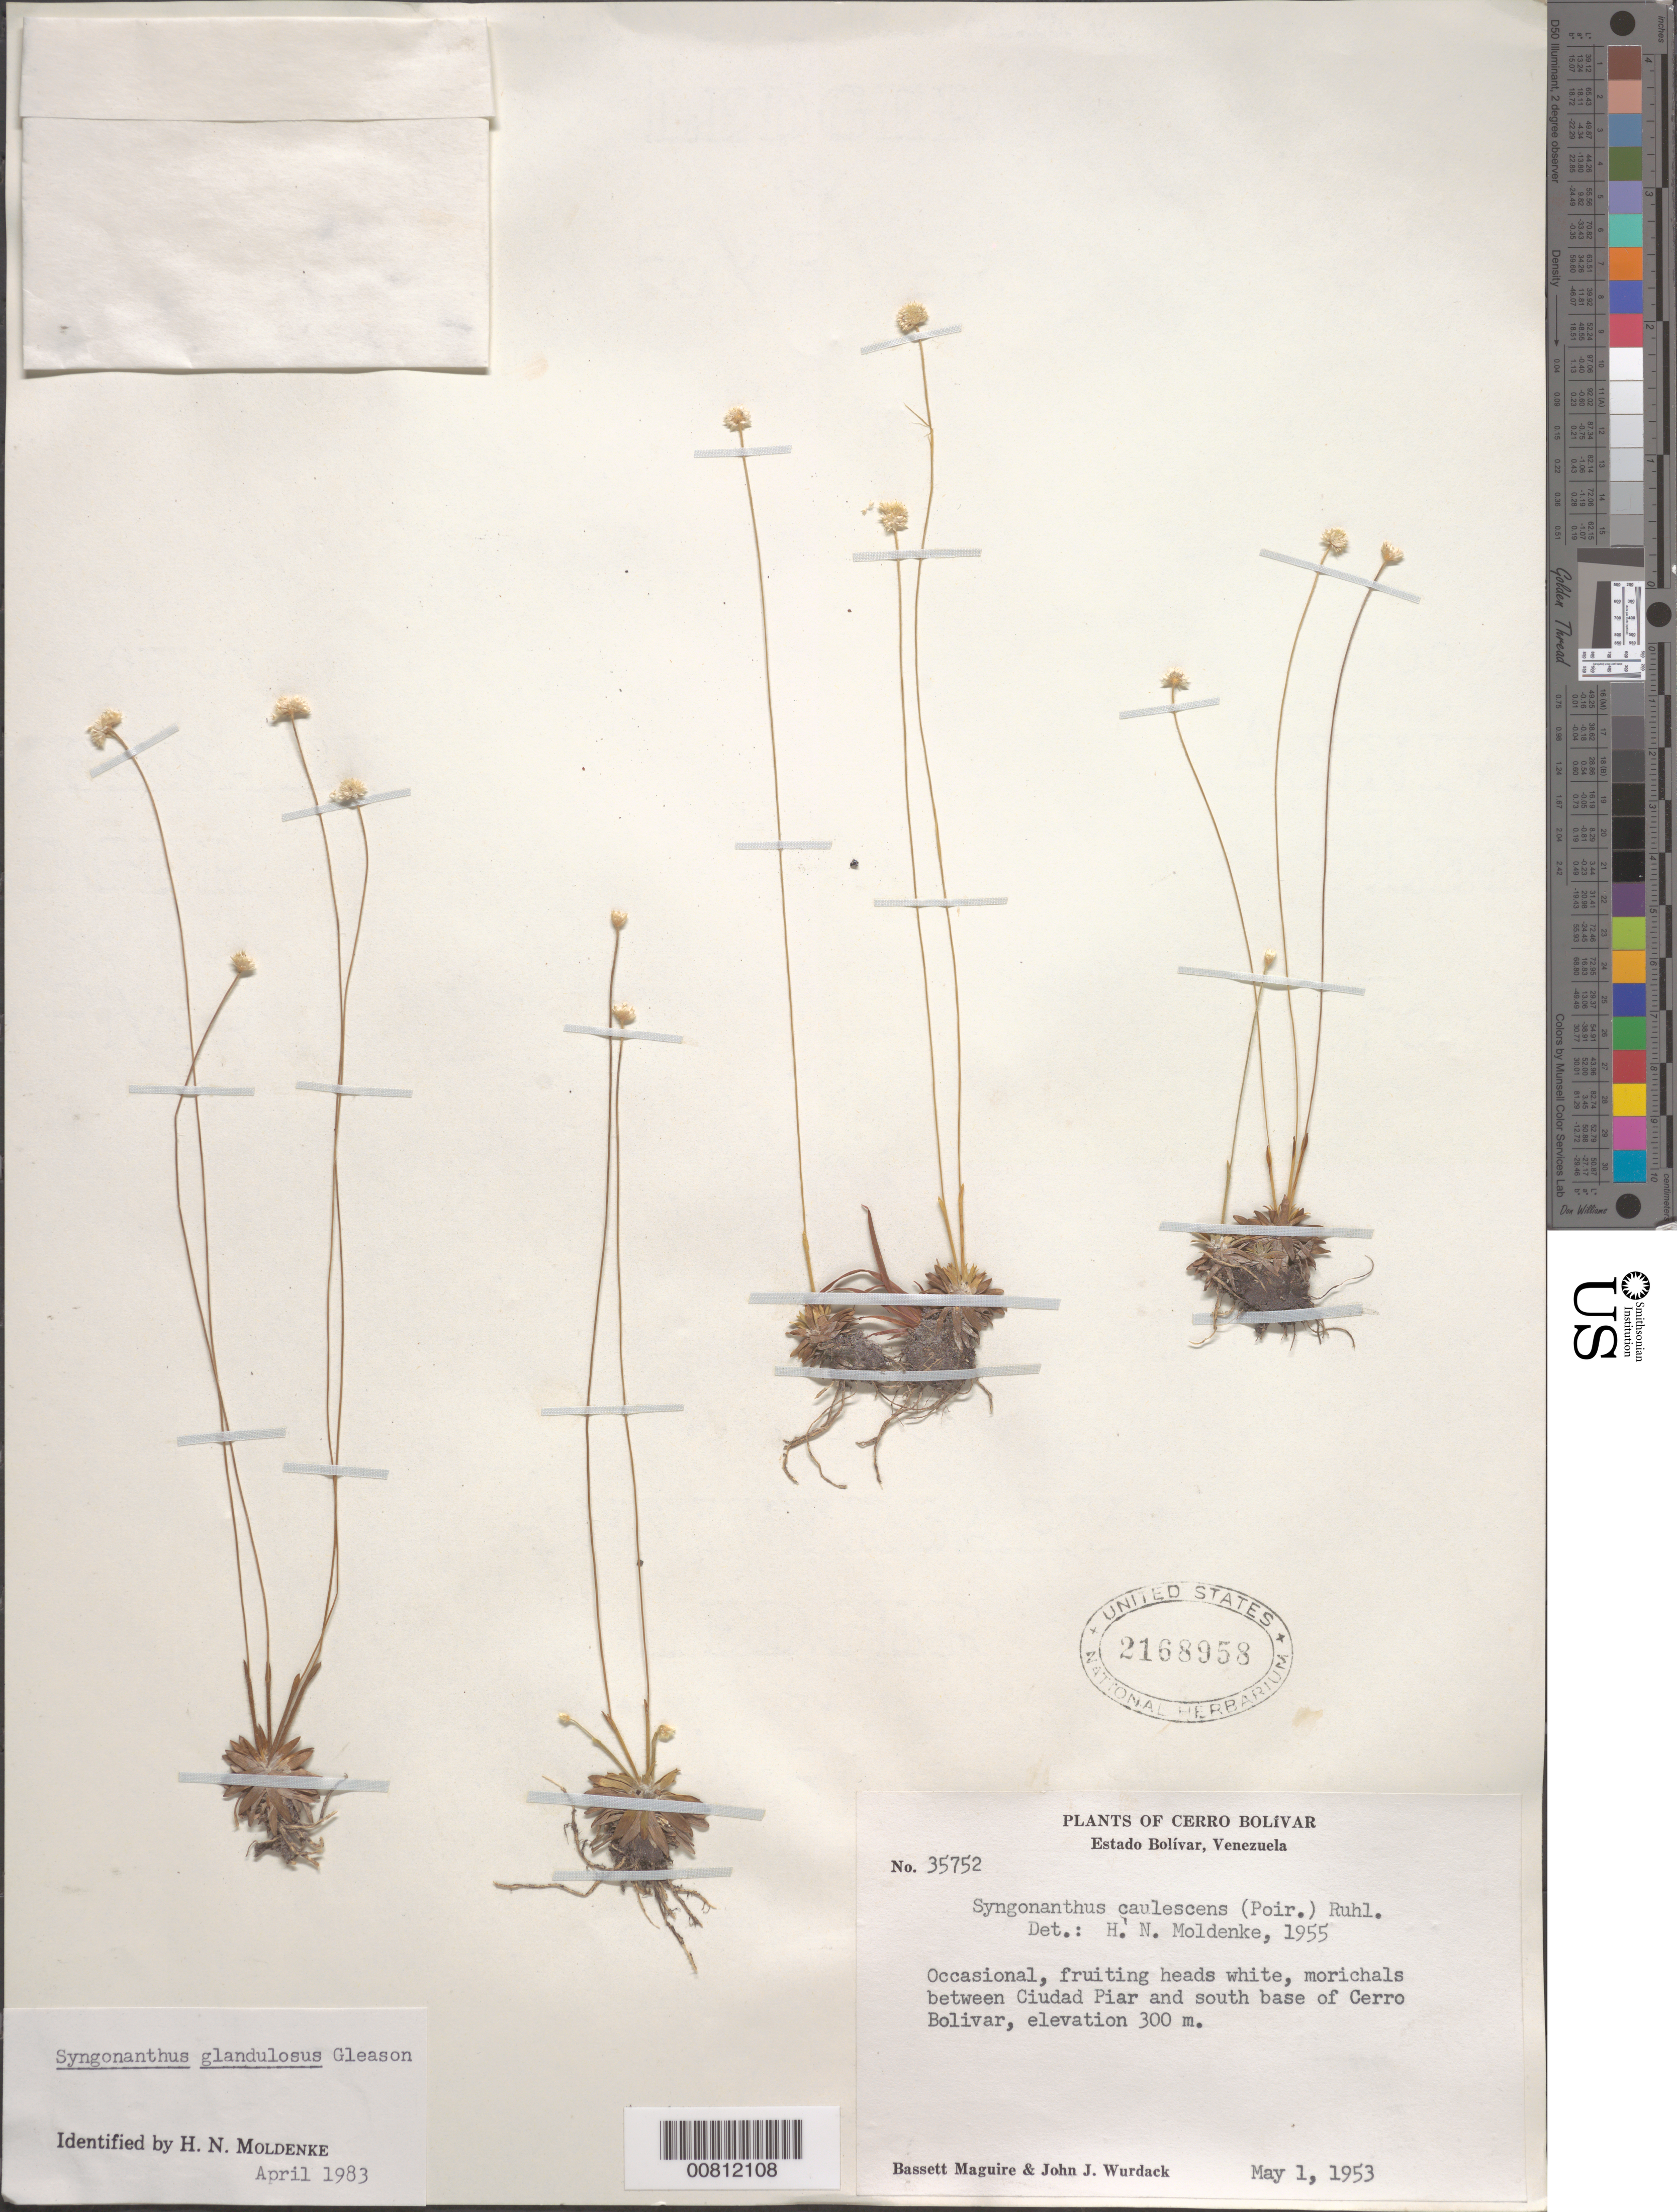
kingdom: Plantae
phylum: Tracheophyta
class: Liliopsida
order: Poales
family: Eriocaulaceae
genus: Syngonanthus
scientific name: Syngonanthus glandulosus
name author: Gleason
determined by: Moldenke, H. N.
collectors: B. Maguire & J. J. Wurdack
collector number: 35752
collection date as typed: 1-May-53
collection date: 1953-05-01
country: Venezuela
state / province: Bolívar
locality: Cuidad Piar to S base of Cerro Bolívar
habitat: Morichals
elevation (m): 300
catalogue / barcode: US 2168958